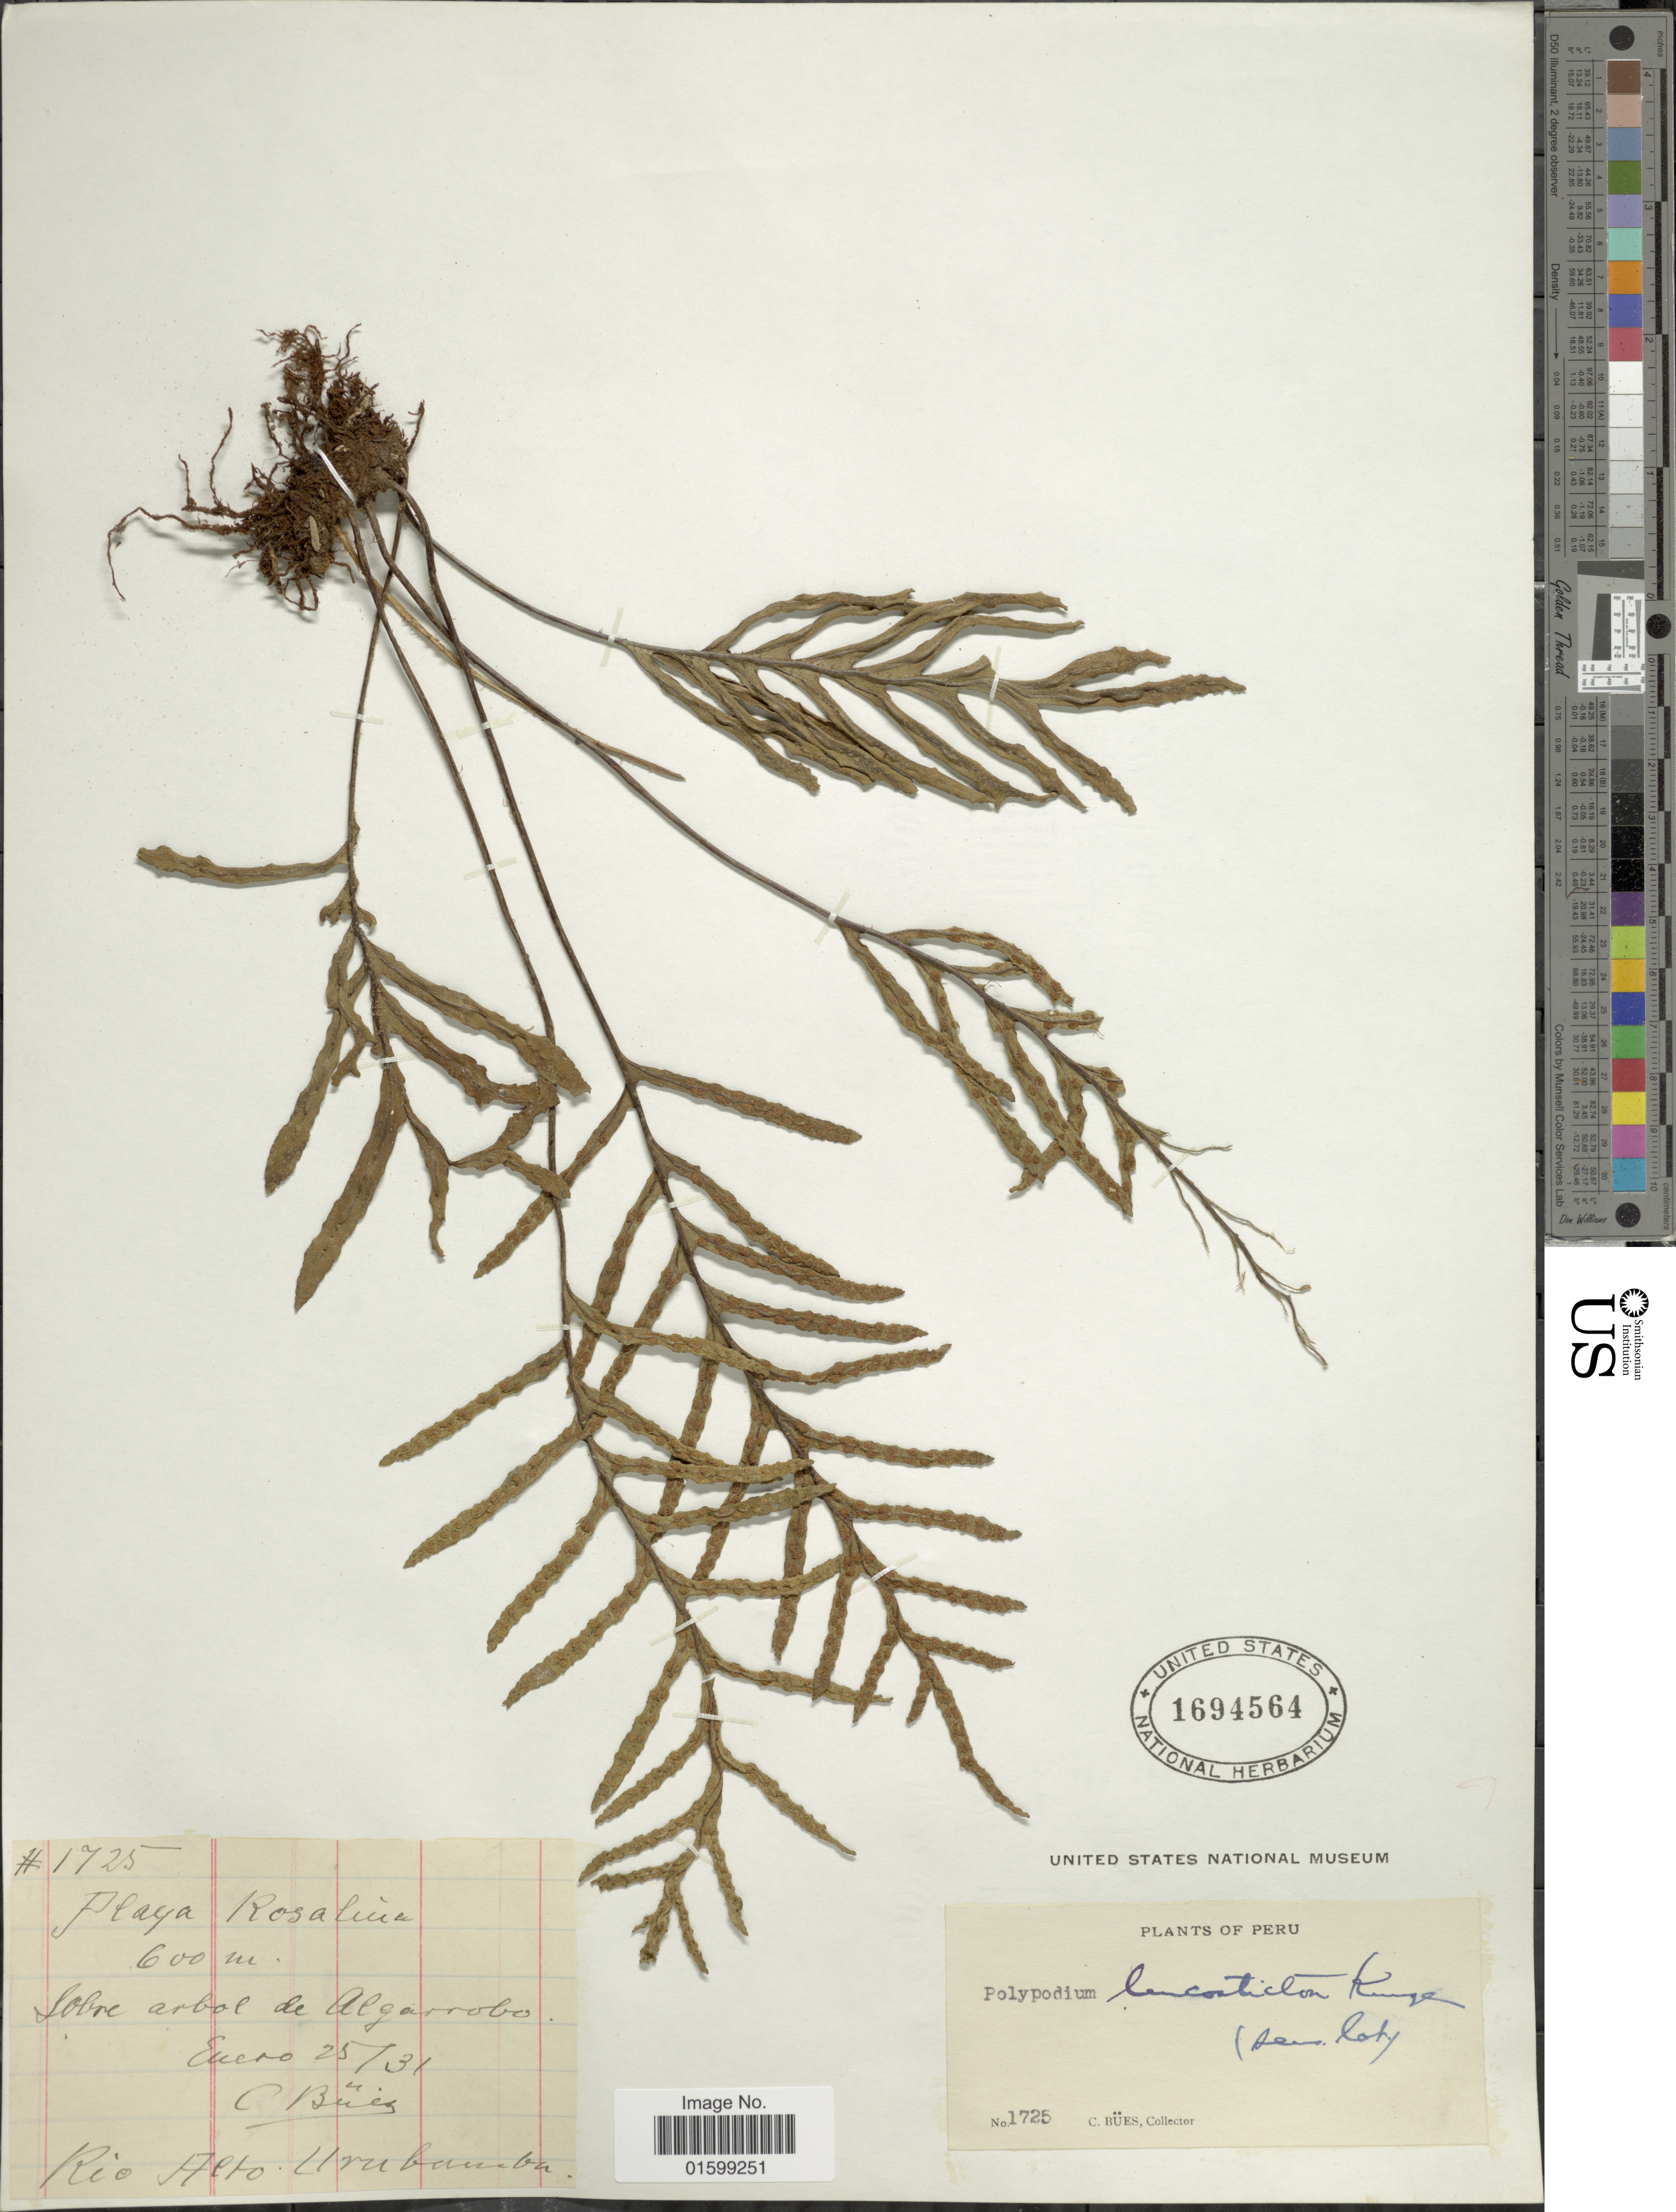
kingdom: Plantae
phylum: Tracheophyta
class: Polypodiopsida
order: Polypodiales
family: Polypodiaceae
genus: Pleopeltis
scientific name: Pleopeltis fraseri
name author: (Kuhn) A.R. Sm.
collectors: C. Bues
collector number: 1725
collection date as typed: Transcribed d/m/y: 25/1/31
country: Peru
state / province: Cusco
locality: Playa Rosalina, sobre árbol de Algarrobo, Rio Alto Urubamba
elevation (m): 600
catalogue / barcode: US 1694564